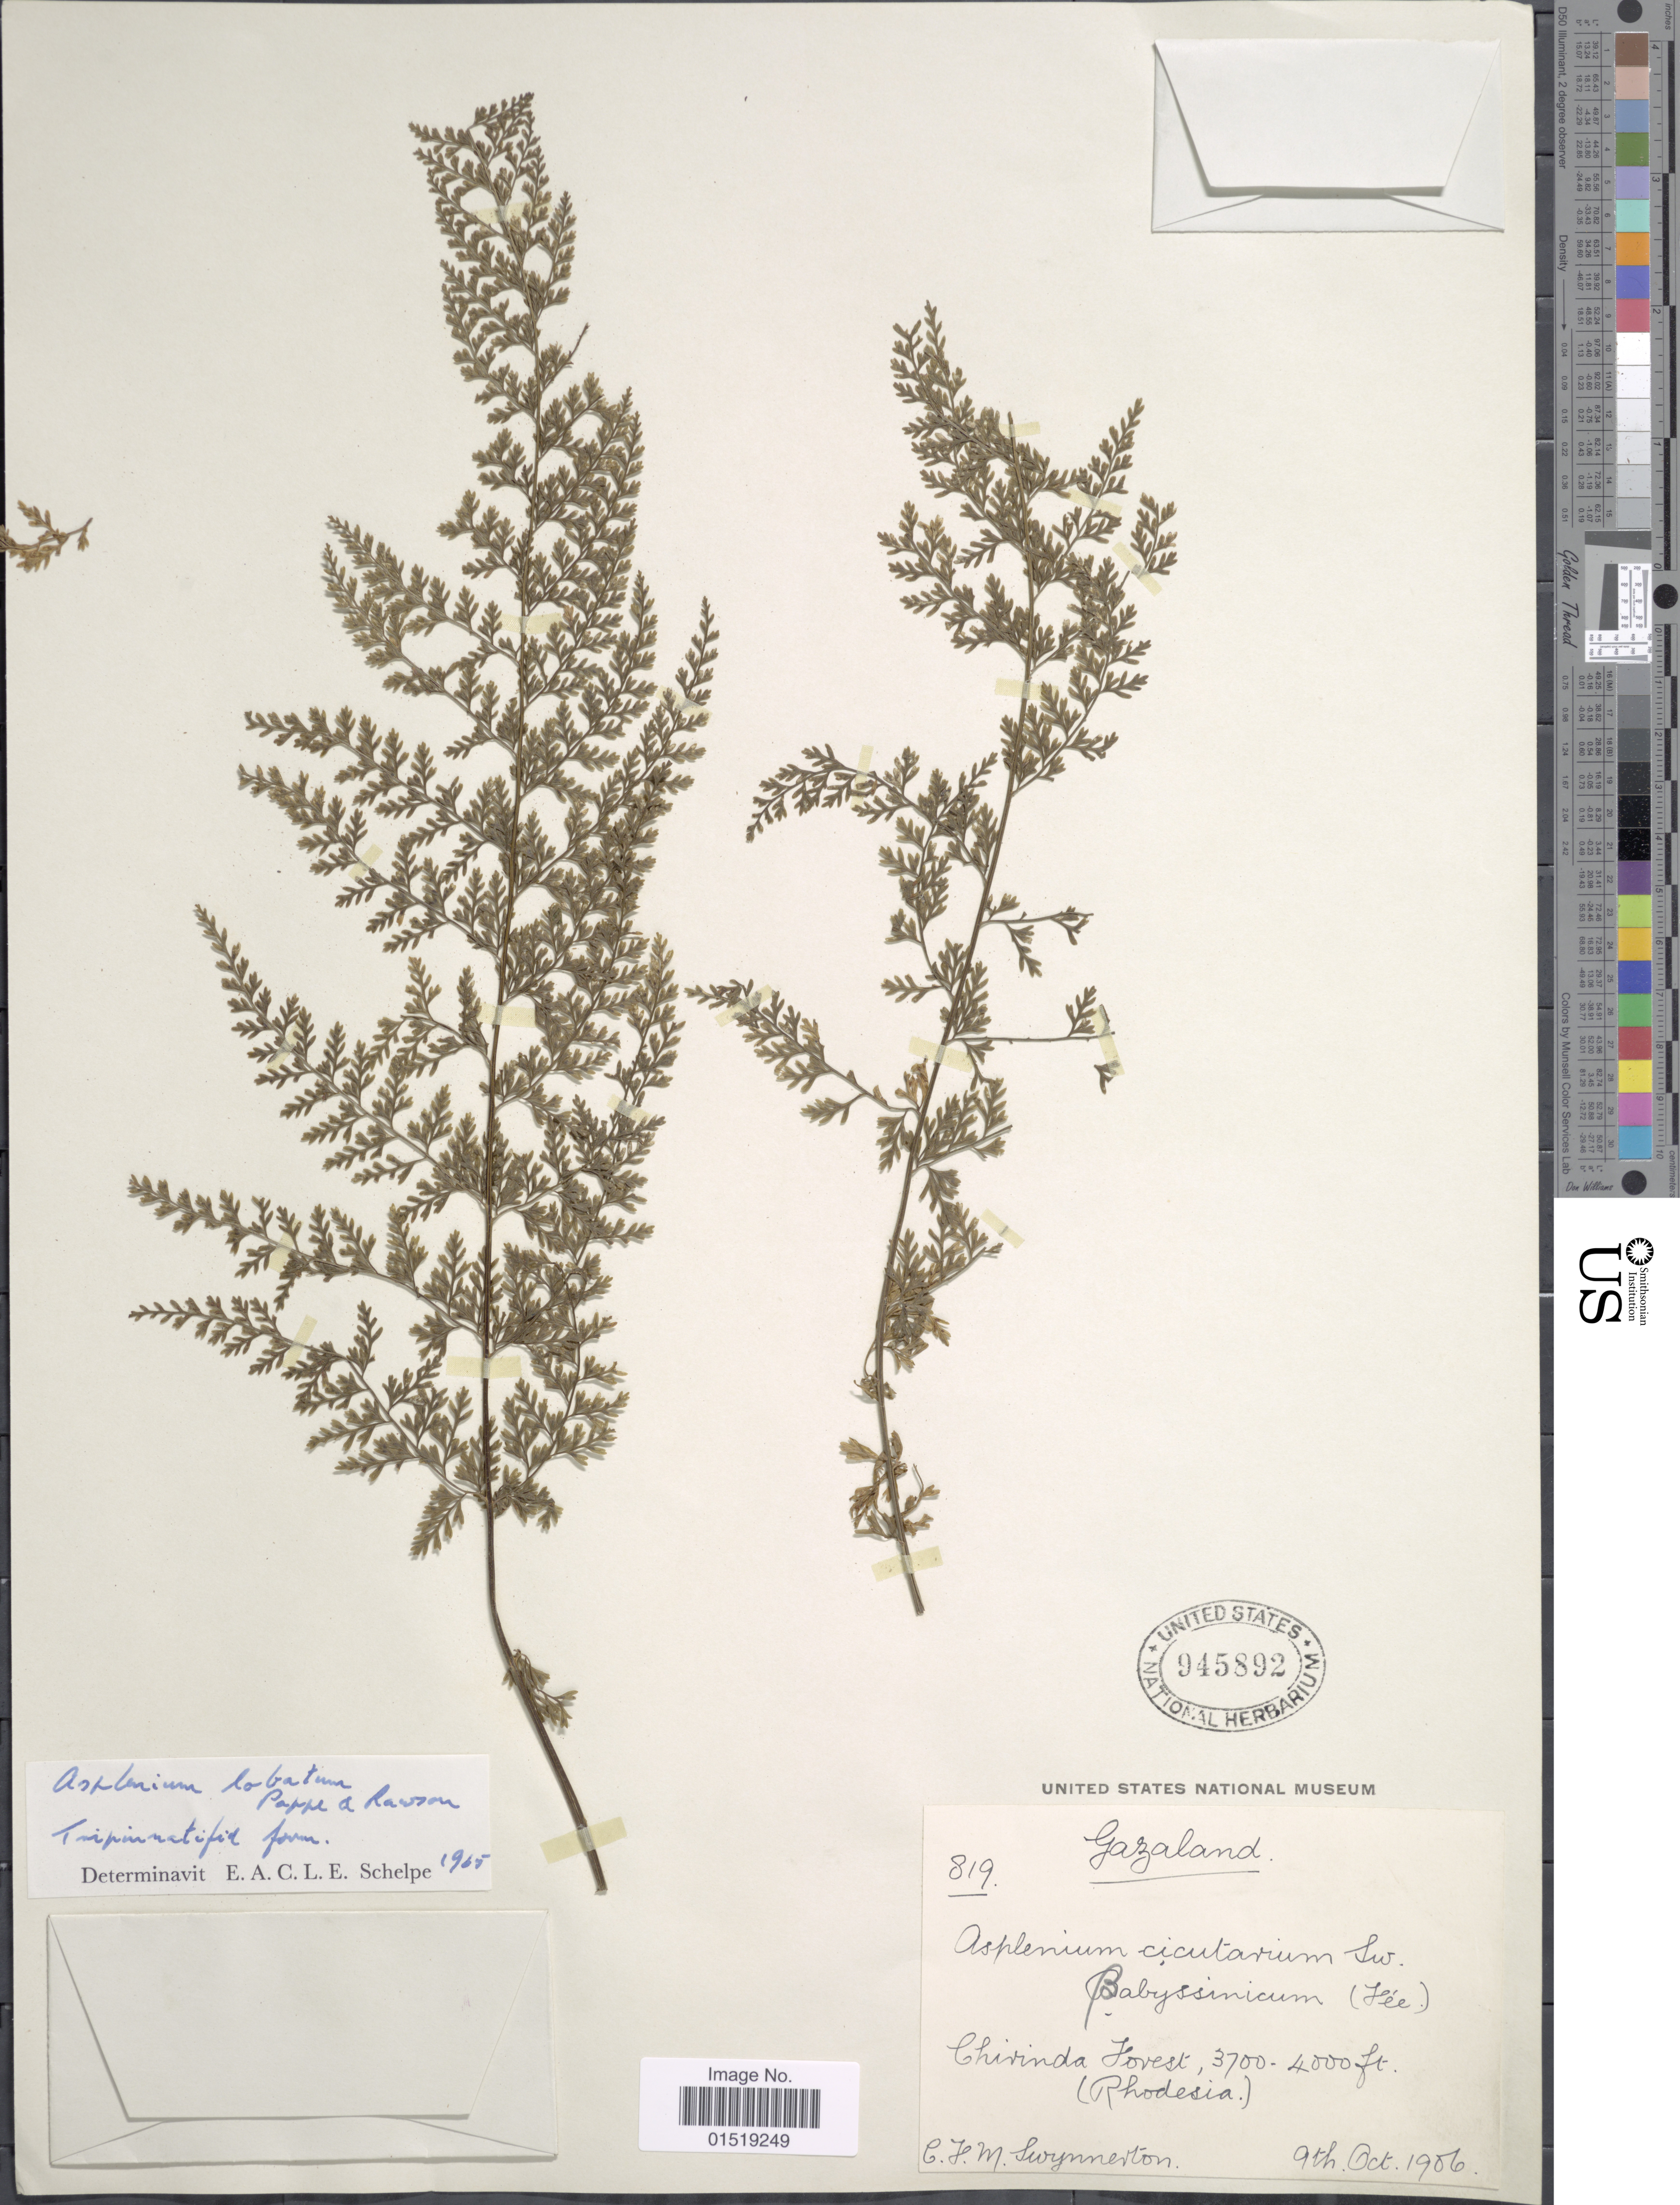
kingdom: Plantae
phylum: Tracheophyta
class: Polypodiopsida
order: Polypodiales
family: Aspleniaceae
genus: Asplenium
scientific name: Asplenium lobatum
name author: Pappe & Rawson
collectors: C. Swynnerton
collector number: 819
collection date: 1906-10-09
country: Zimbabwe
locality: Gazaland. Chivinda Forest (Rhodesia).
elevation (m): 1128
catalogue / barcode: US 945892